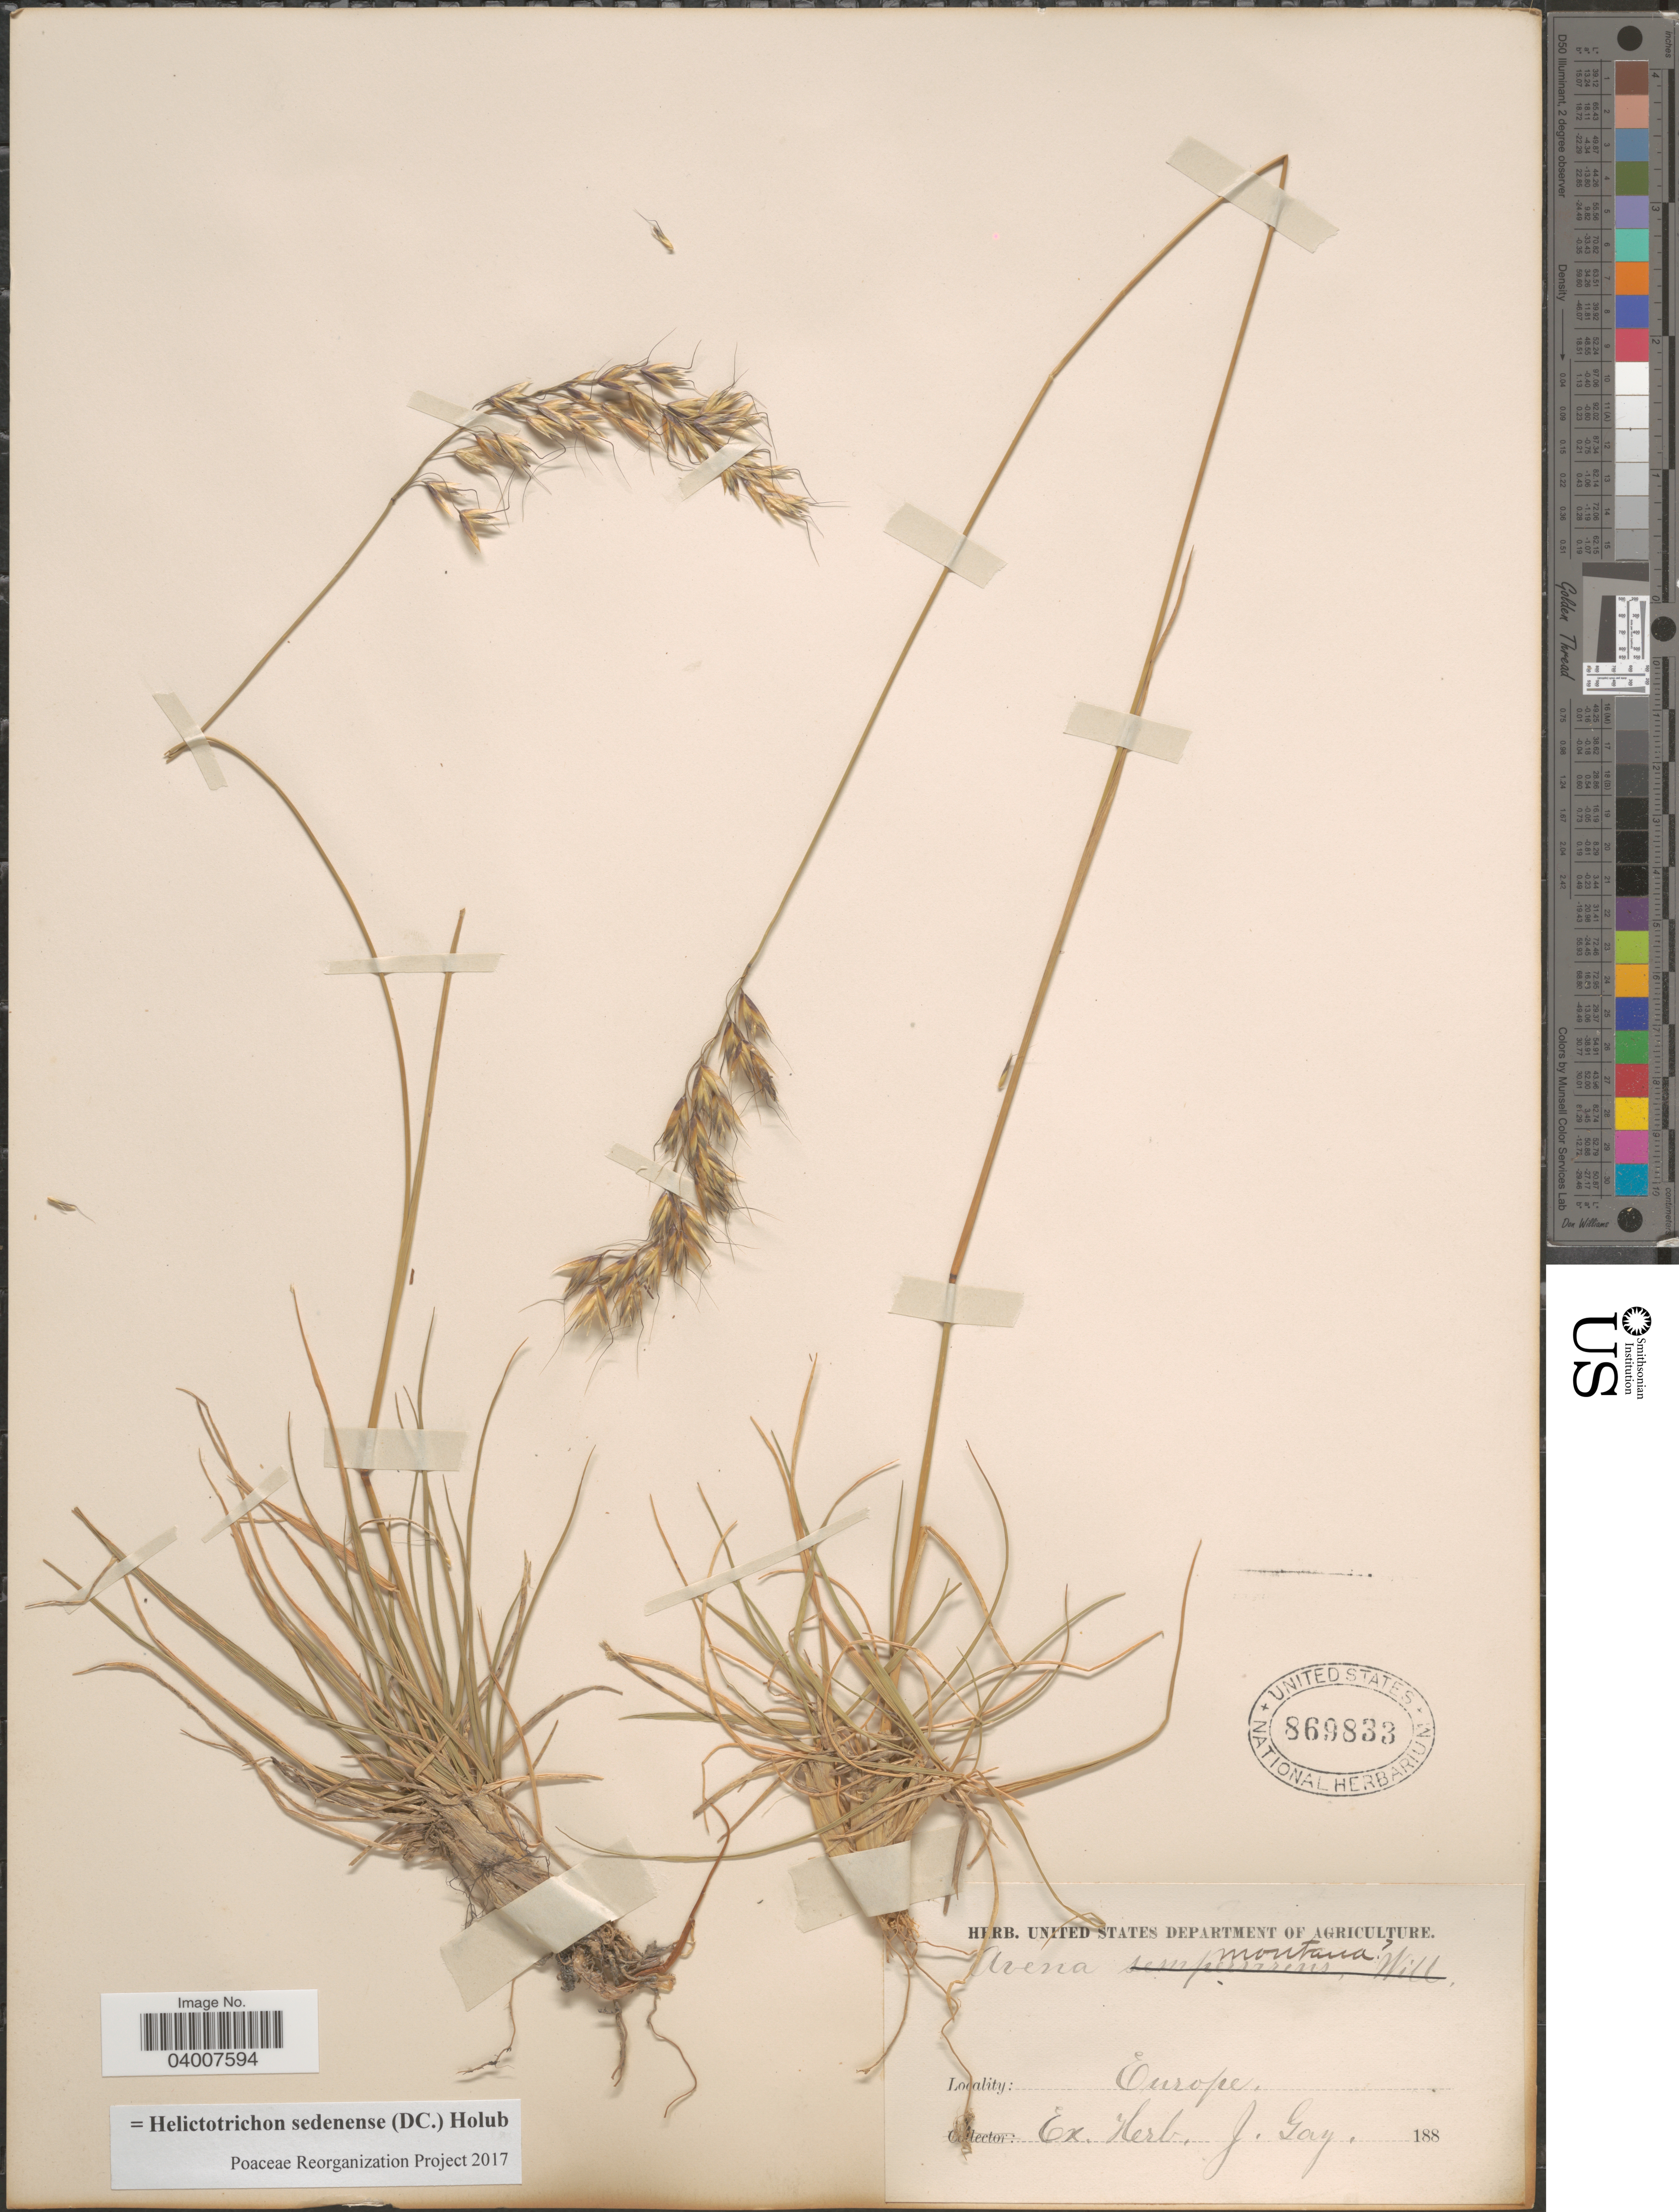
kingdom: Plantae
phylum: Tracheophyta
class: Liliopsida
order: Poales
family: Poaceae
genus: Helictotrichon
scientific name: Helictotrichon sedenense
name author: (DC.) Holub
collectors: ex herb. J. Gay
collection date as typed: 188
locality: Europe.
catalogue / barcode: US 869833